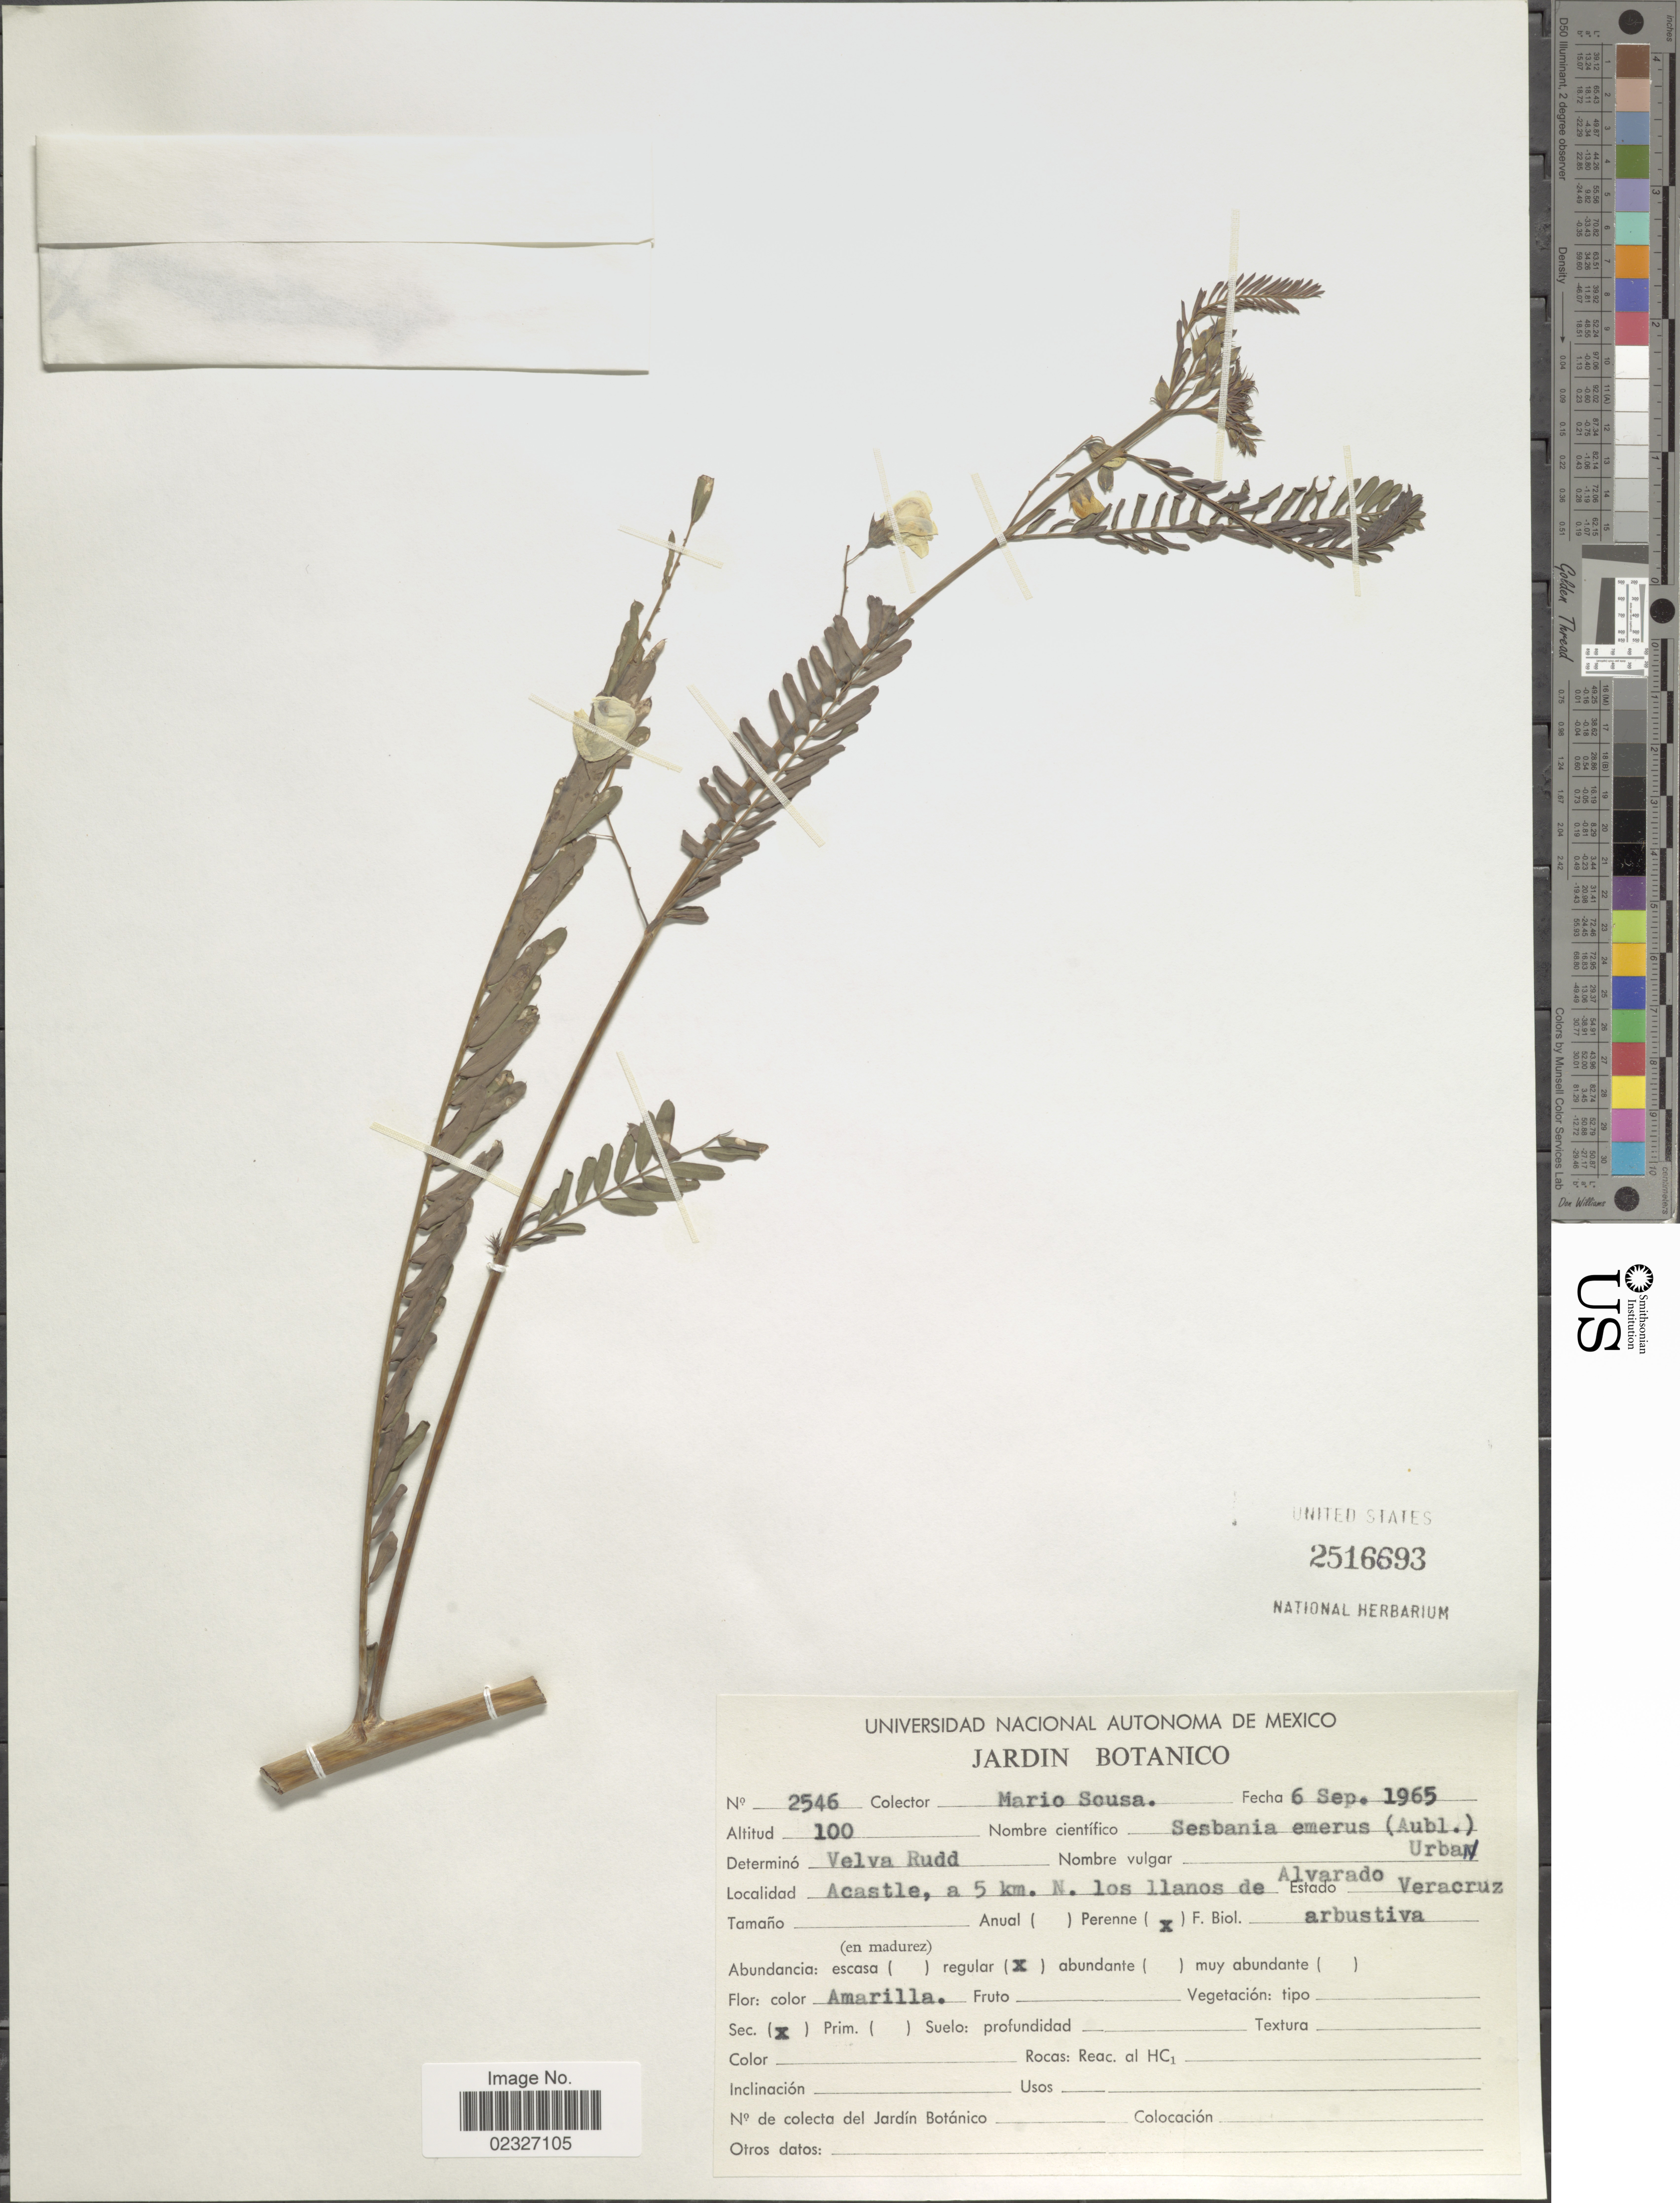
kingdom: Plantae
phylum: Tracheophyta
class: Magnoliopsida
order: Fabales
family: Fabaceae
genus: Sesbania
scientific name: Sesbania emerus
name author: (Aubl.) Urb.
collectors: M. Sousa S.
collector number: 2546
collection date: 1965-09-06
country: Mexico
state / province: Veracruz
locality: Acastle, a 5 km N los llanos de Alvarado, Vera Cruz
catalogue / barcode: US 2516693